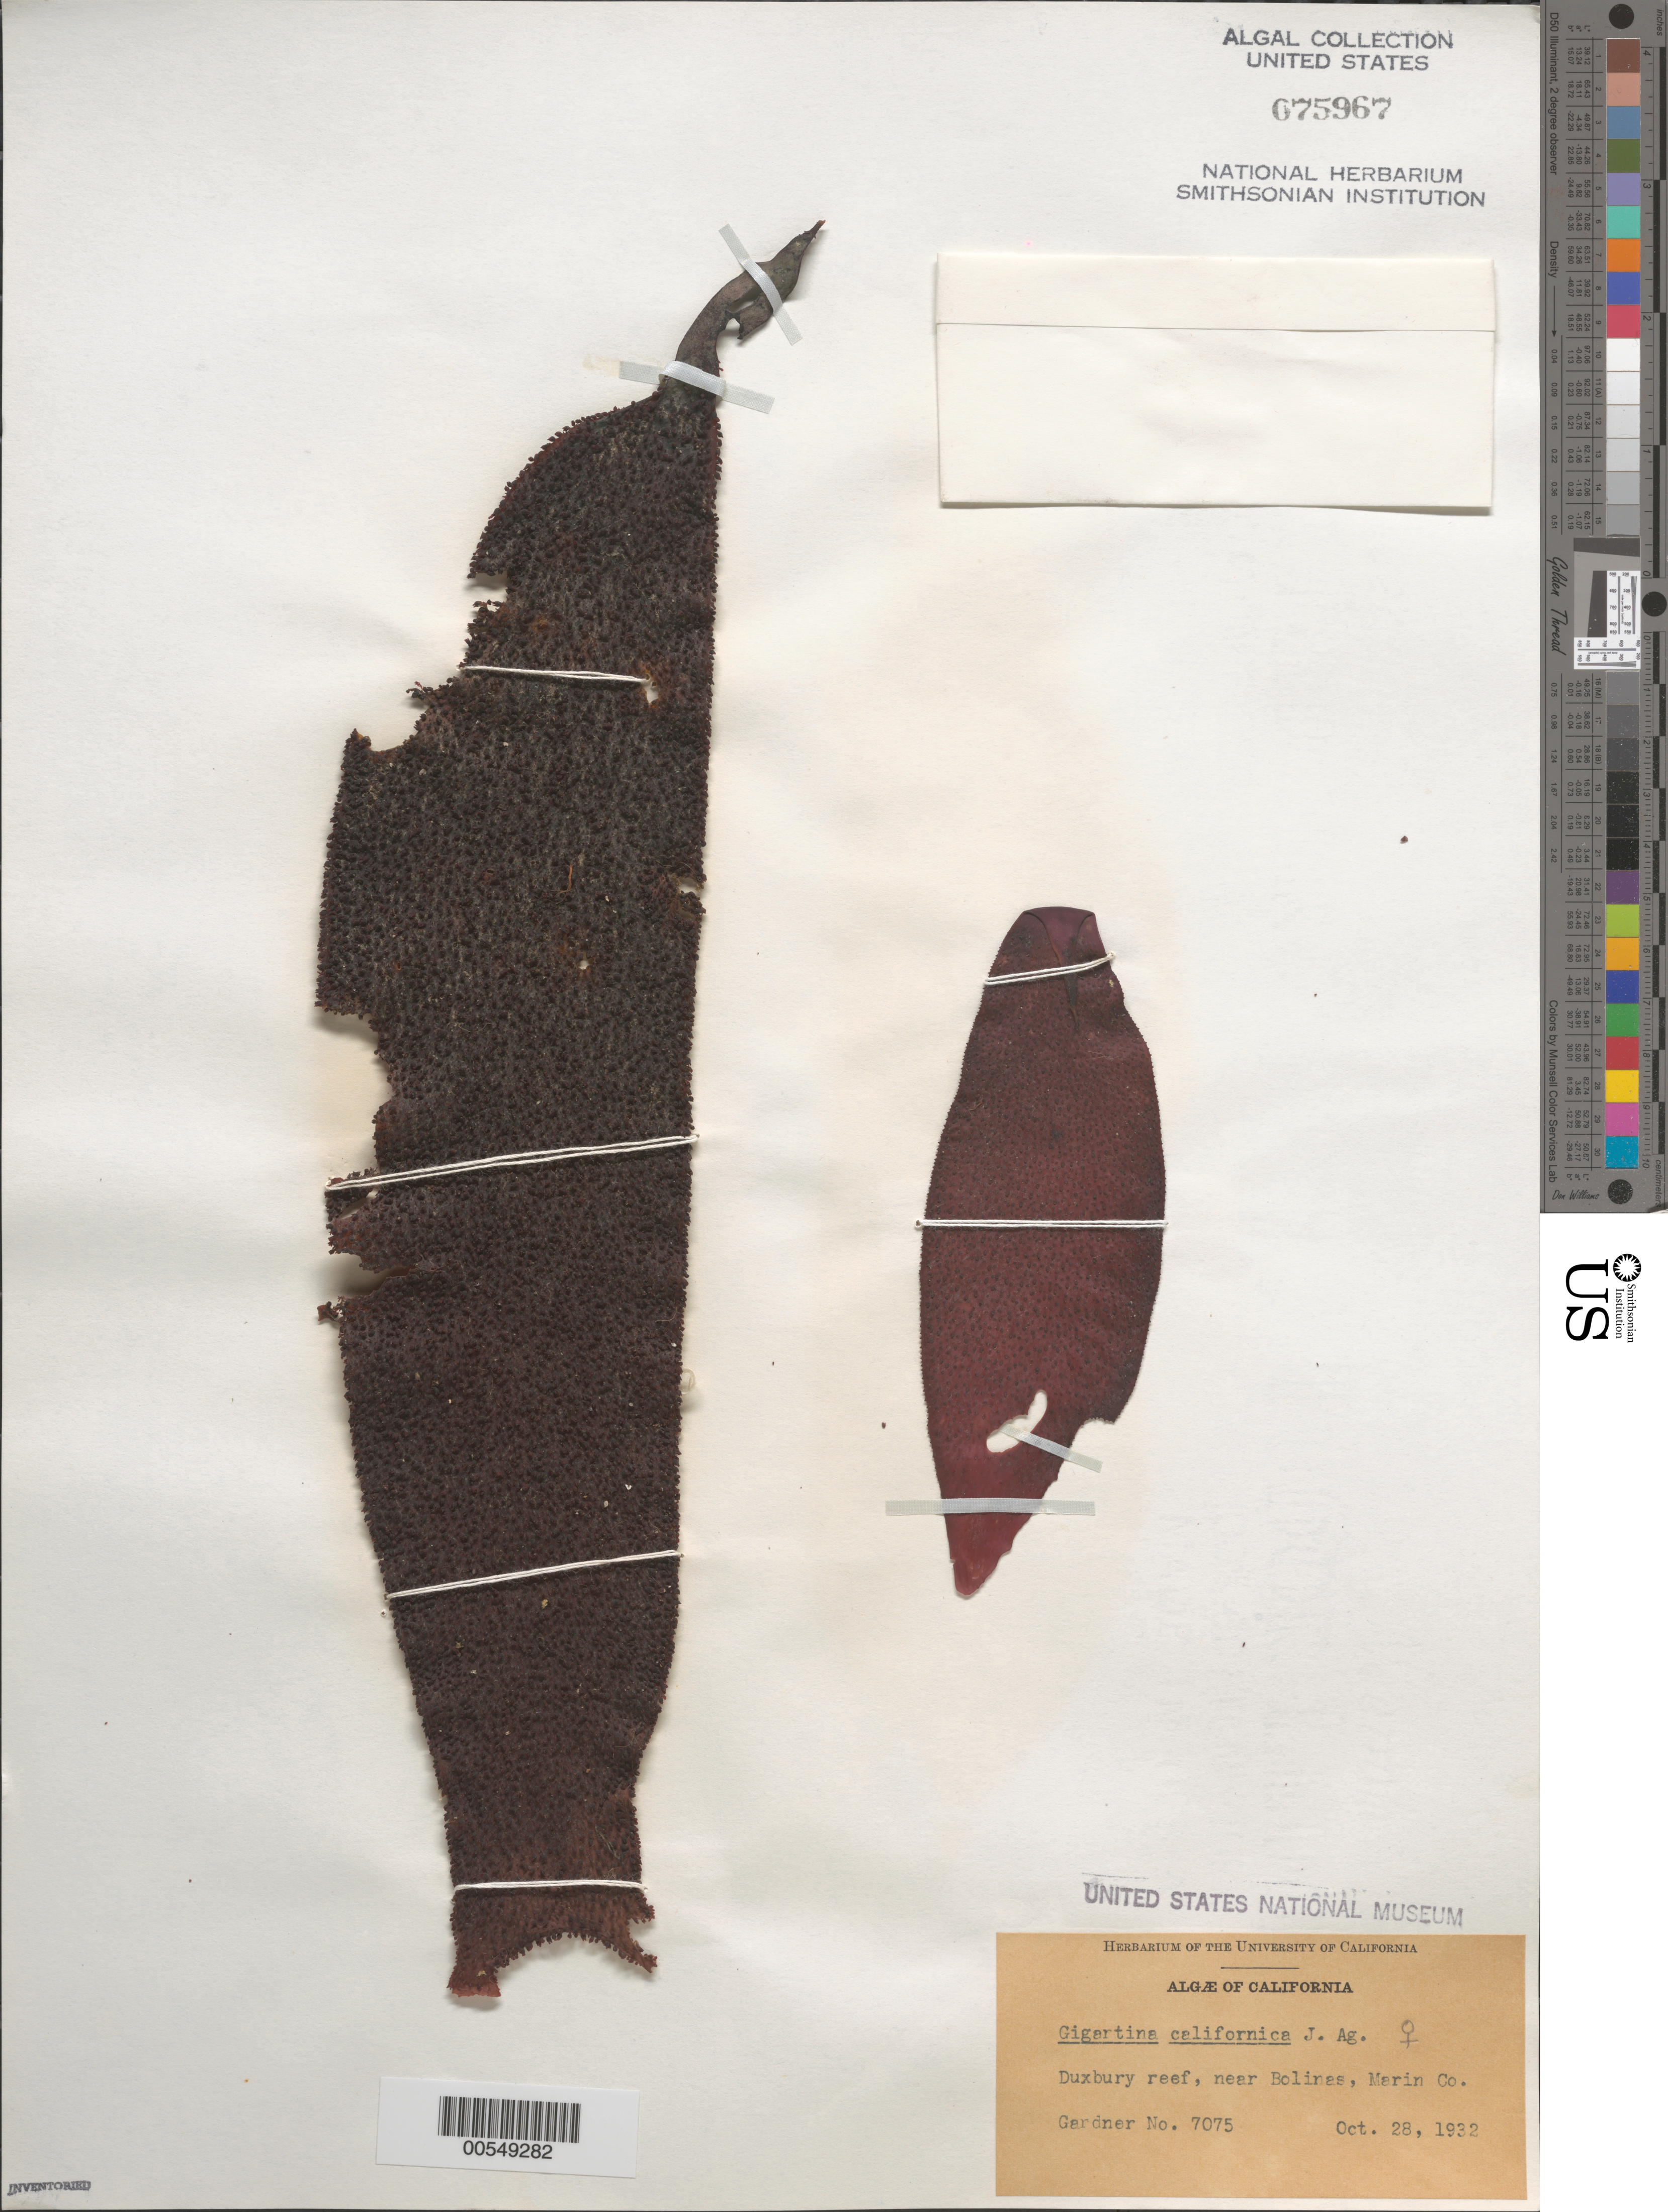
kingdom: Plantae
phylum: Rhodophyta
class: Florideophyceae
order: Gigartinales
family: Gigartinaceae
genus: Chondracanthus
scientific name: Chondracanthus corymbiferus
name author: (Kütz.) Guiry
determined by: Algae name updating Project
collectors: N. Gardner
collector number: NLG 7075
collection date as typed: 28 Oct 1932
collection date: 1932-10-28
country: United States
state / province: California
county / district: Marin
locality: Duxbury Reef, near Bolinas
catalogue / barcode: US 75967